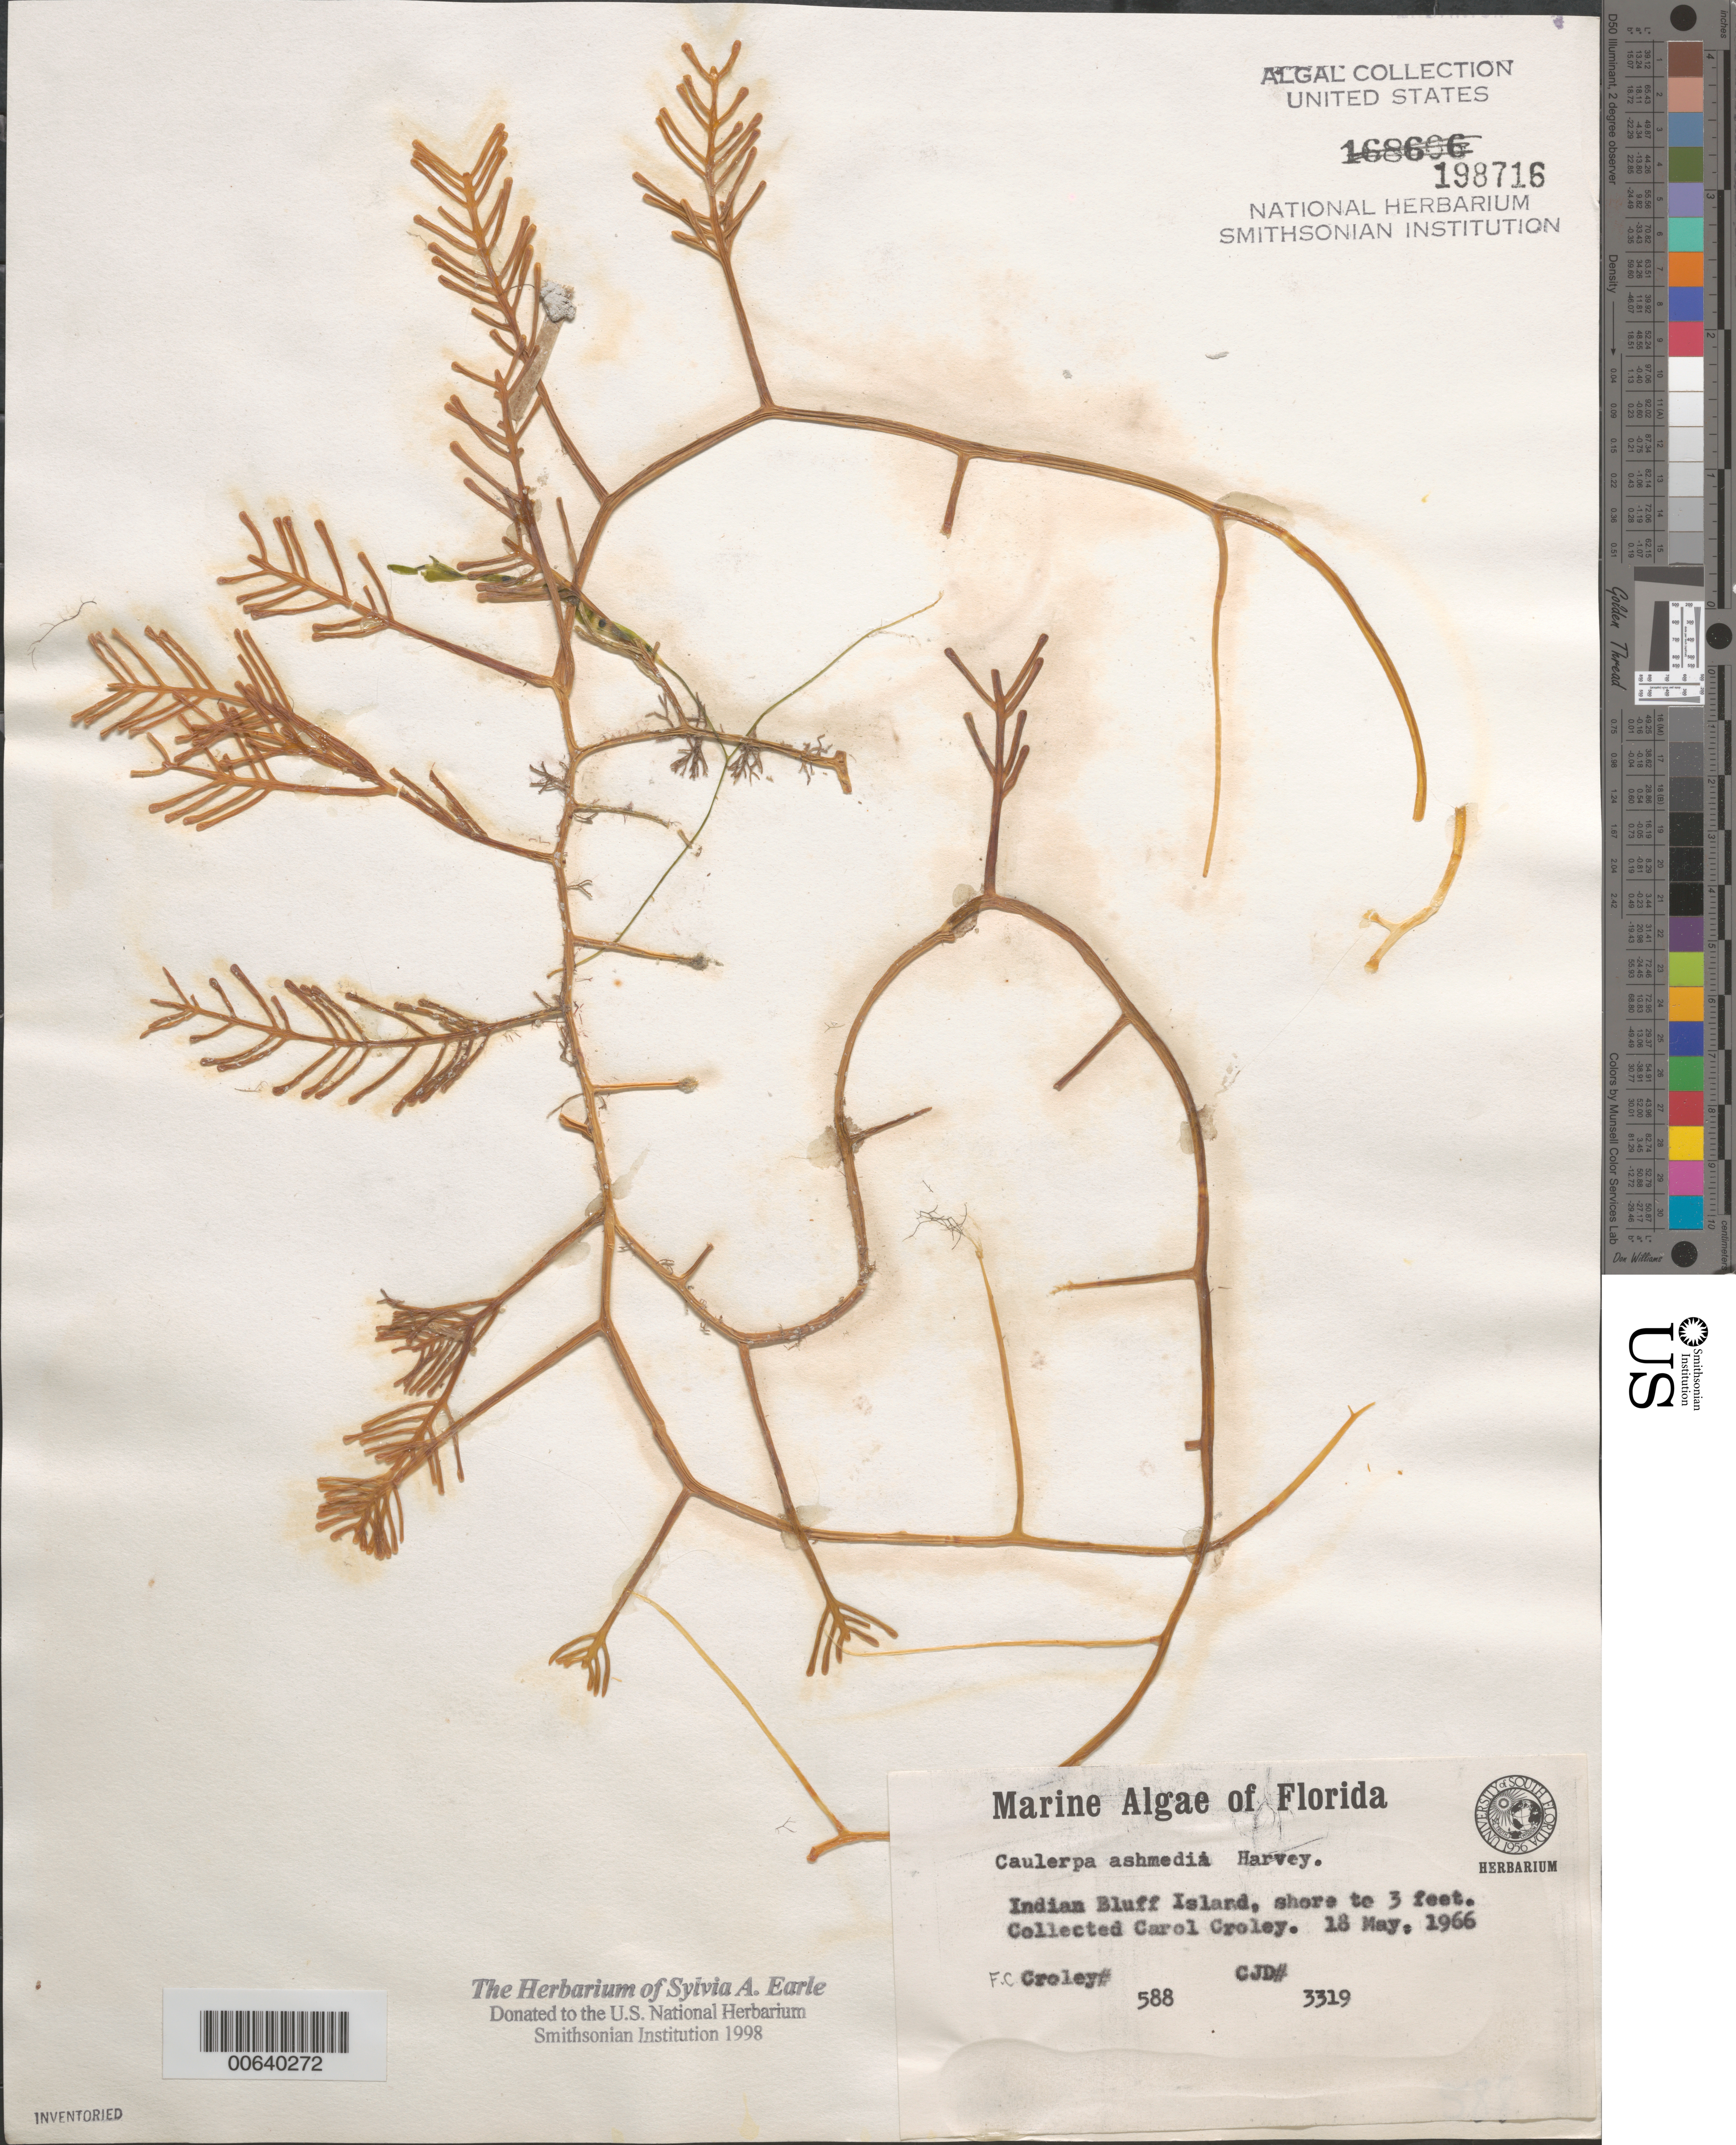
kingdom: Plantae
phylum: Chlorophyta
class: Ulvophyceae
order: Bryopsidales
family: Caulerpaceae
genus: Caulerpa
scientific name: Caulerpa ashmeadii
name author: Harv.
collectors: F. C. Croley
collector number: FCC 588 & CJD 3319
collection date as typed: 18 May 1966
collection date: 1966-05-18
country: United States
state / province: Florida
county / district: Pinellas County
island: Indian Bluff Island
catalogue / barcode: US 198716